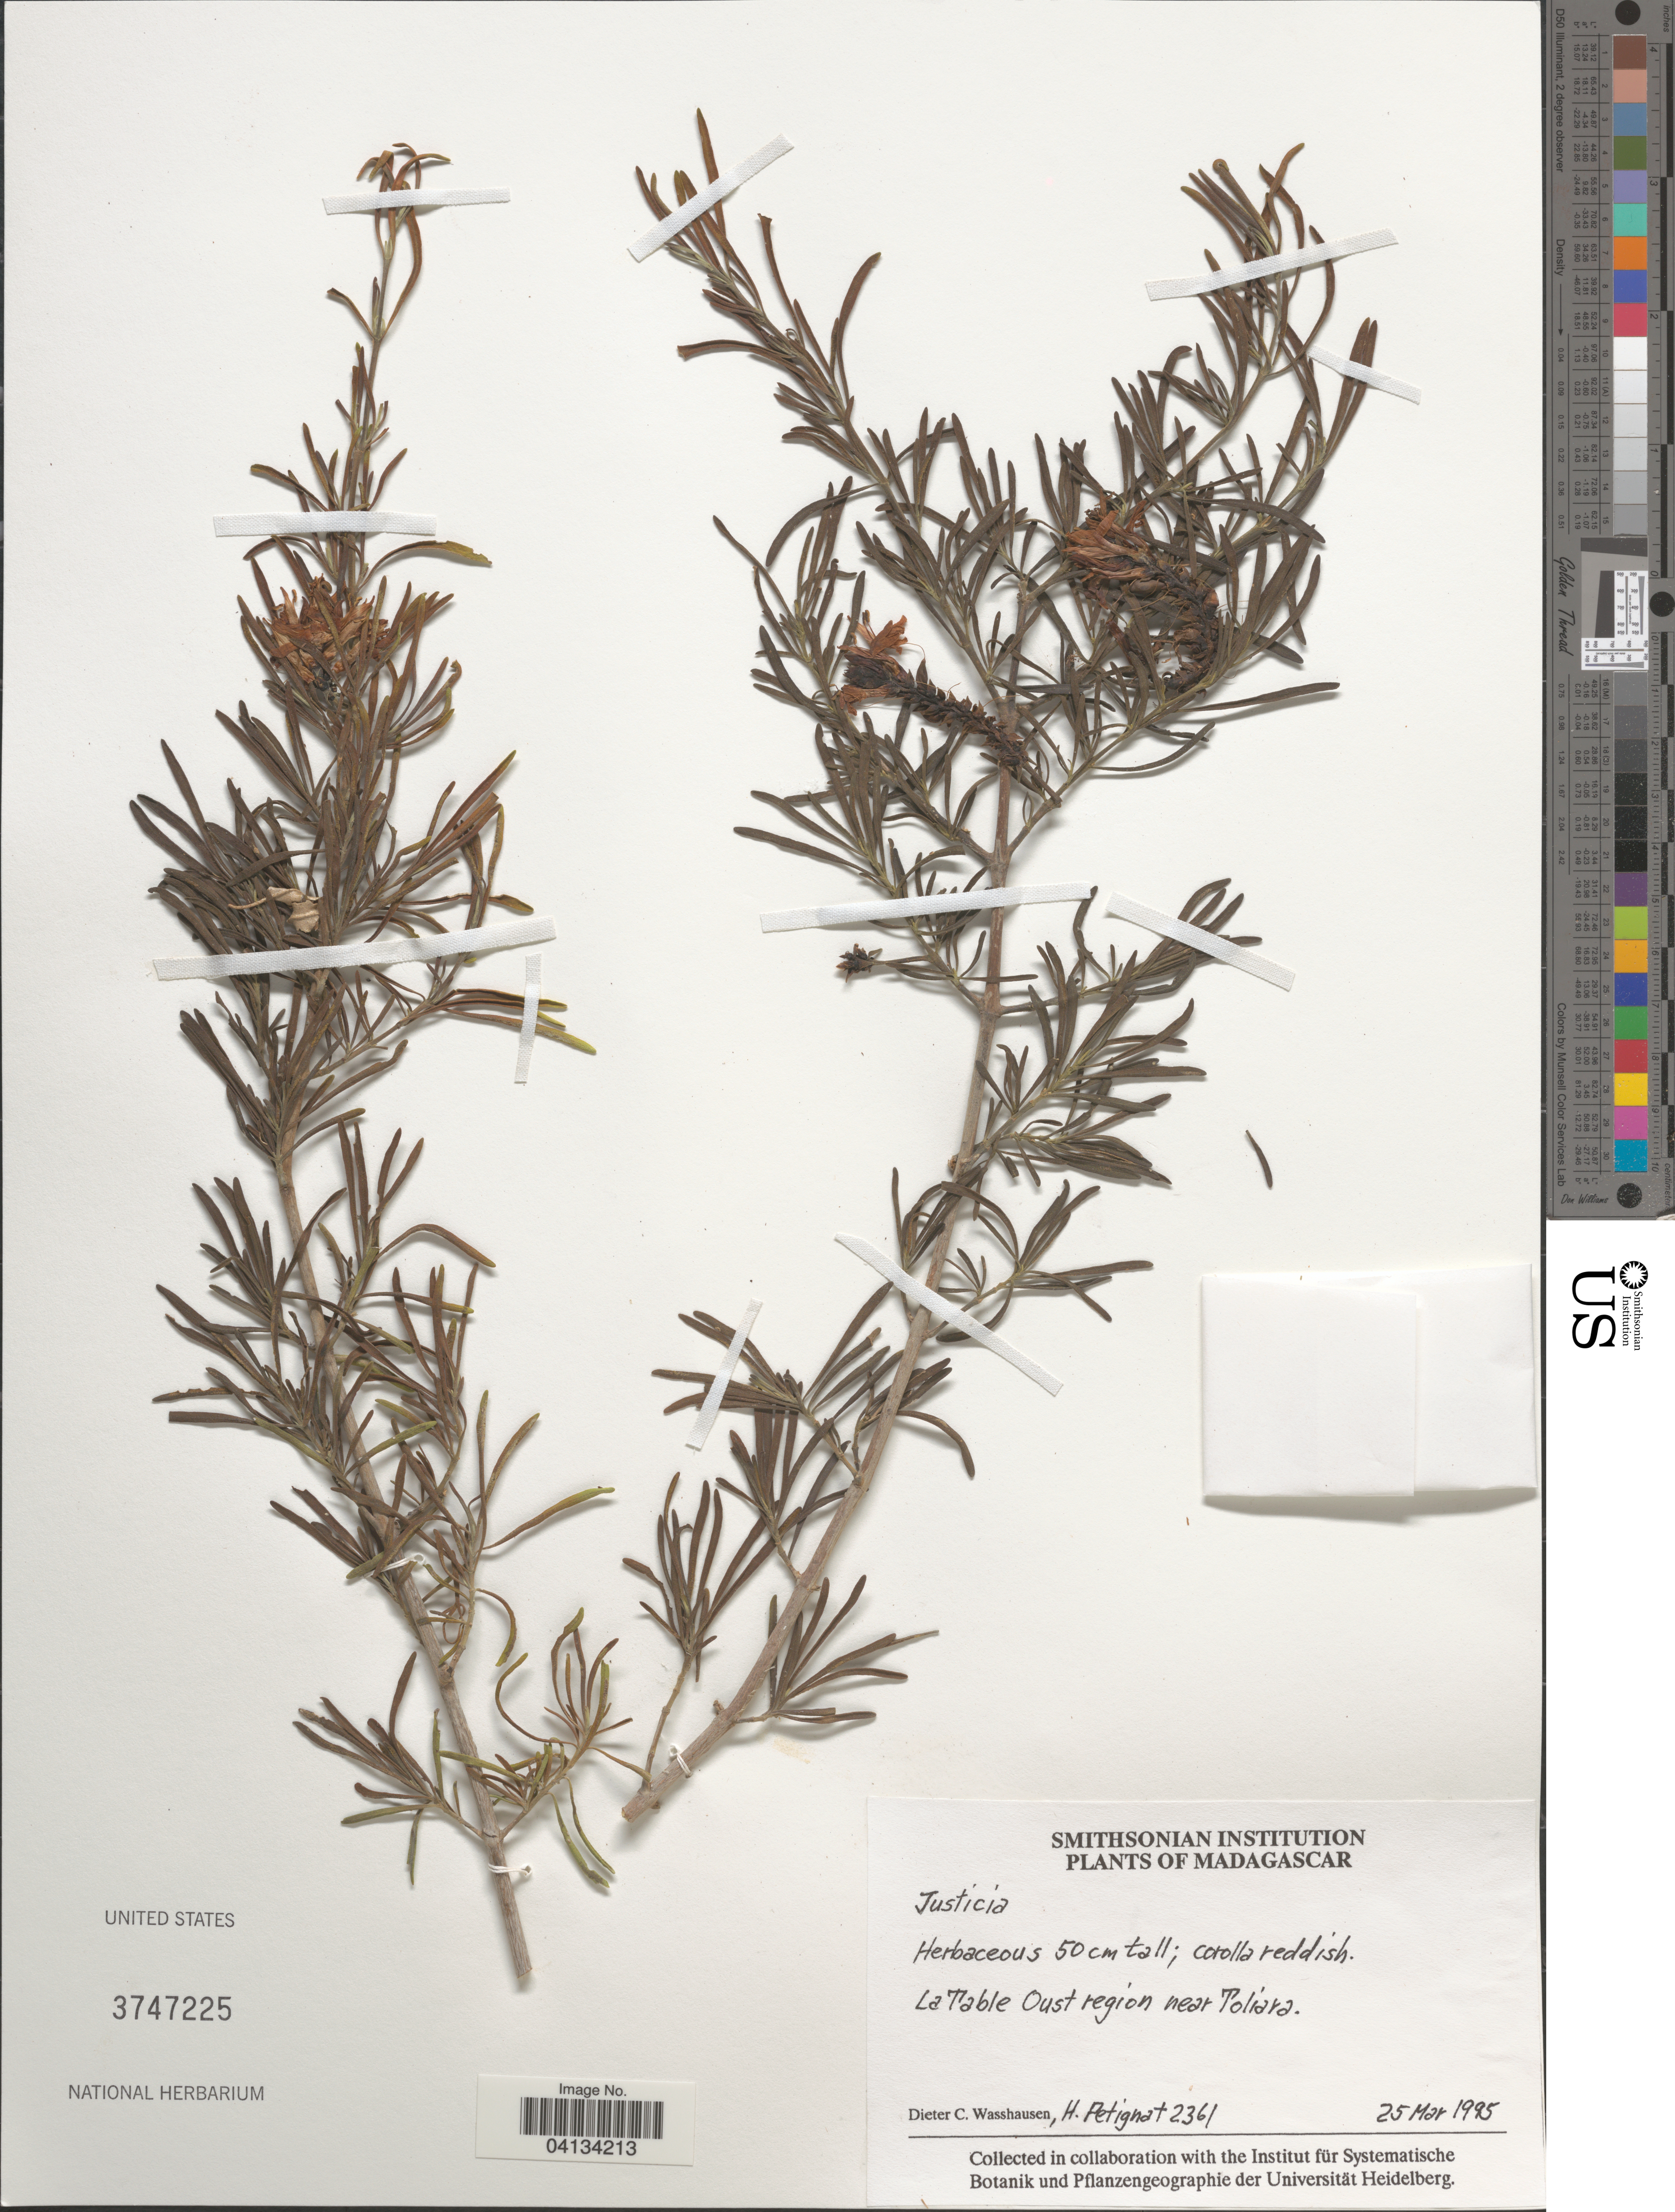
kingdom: Plantae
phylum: Tracheophyta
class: Magnoliopsida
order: Lamiales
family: Acanthaceae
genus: Justicia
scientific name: Justicia sp.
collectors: D. C. Wasshausen & H. Petignat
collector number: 2361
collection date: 1995-03-25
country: Madagascar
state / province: Atsimo-Andrefana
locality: La Table Oust region near Toliara.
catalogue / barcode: US 3747225